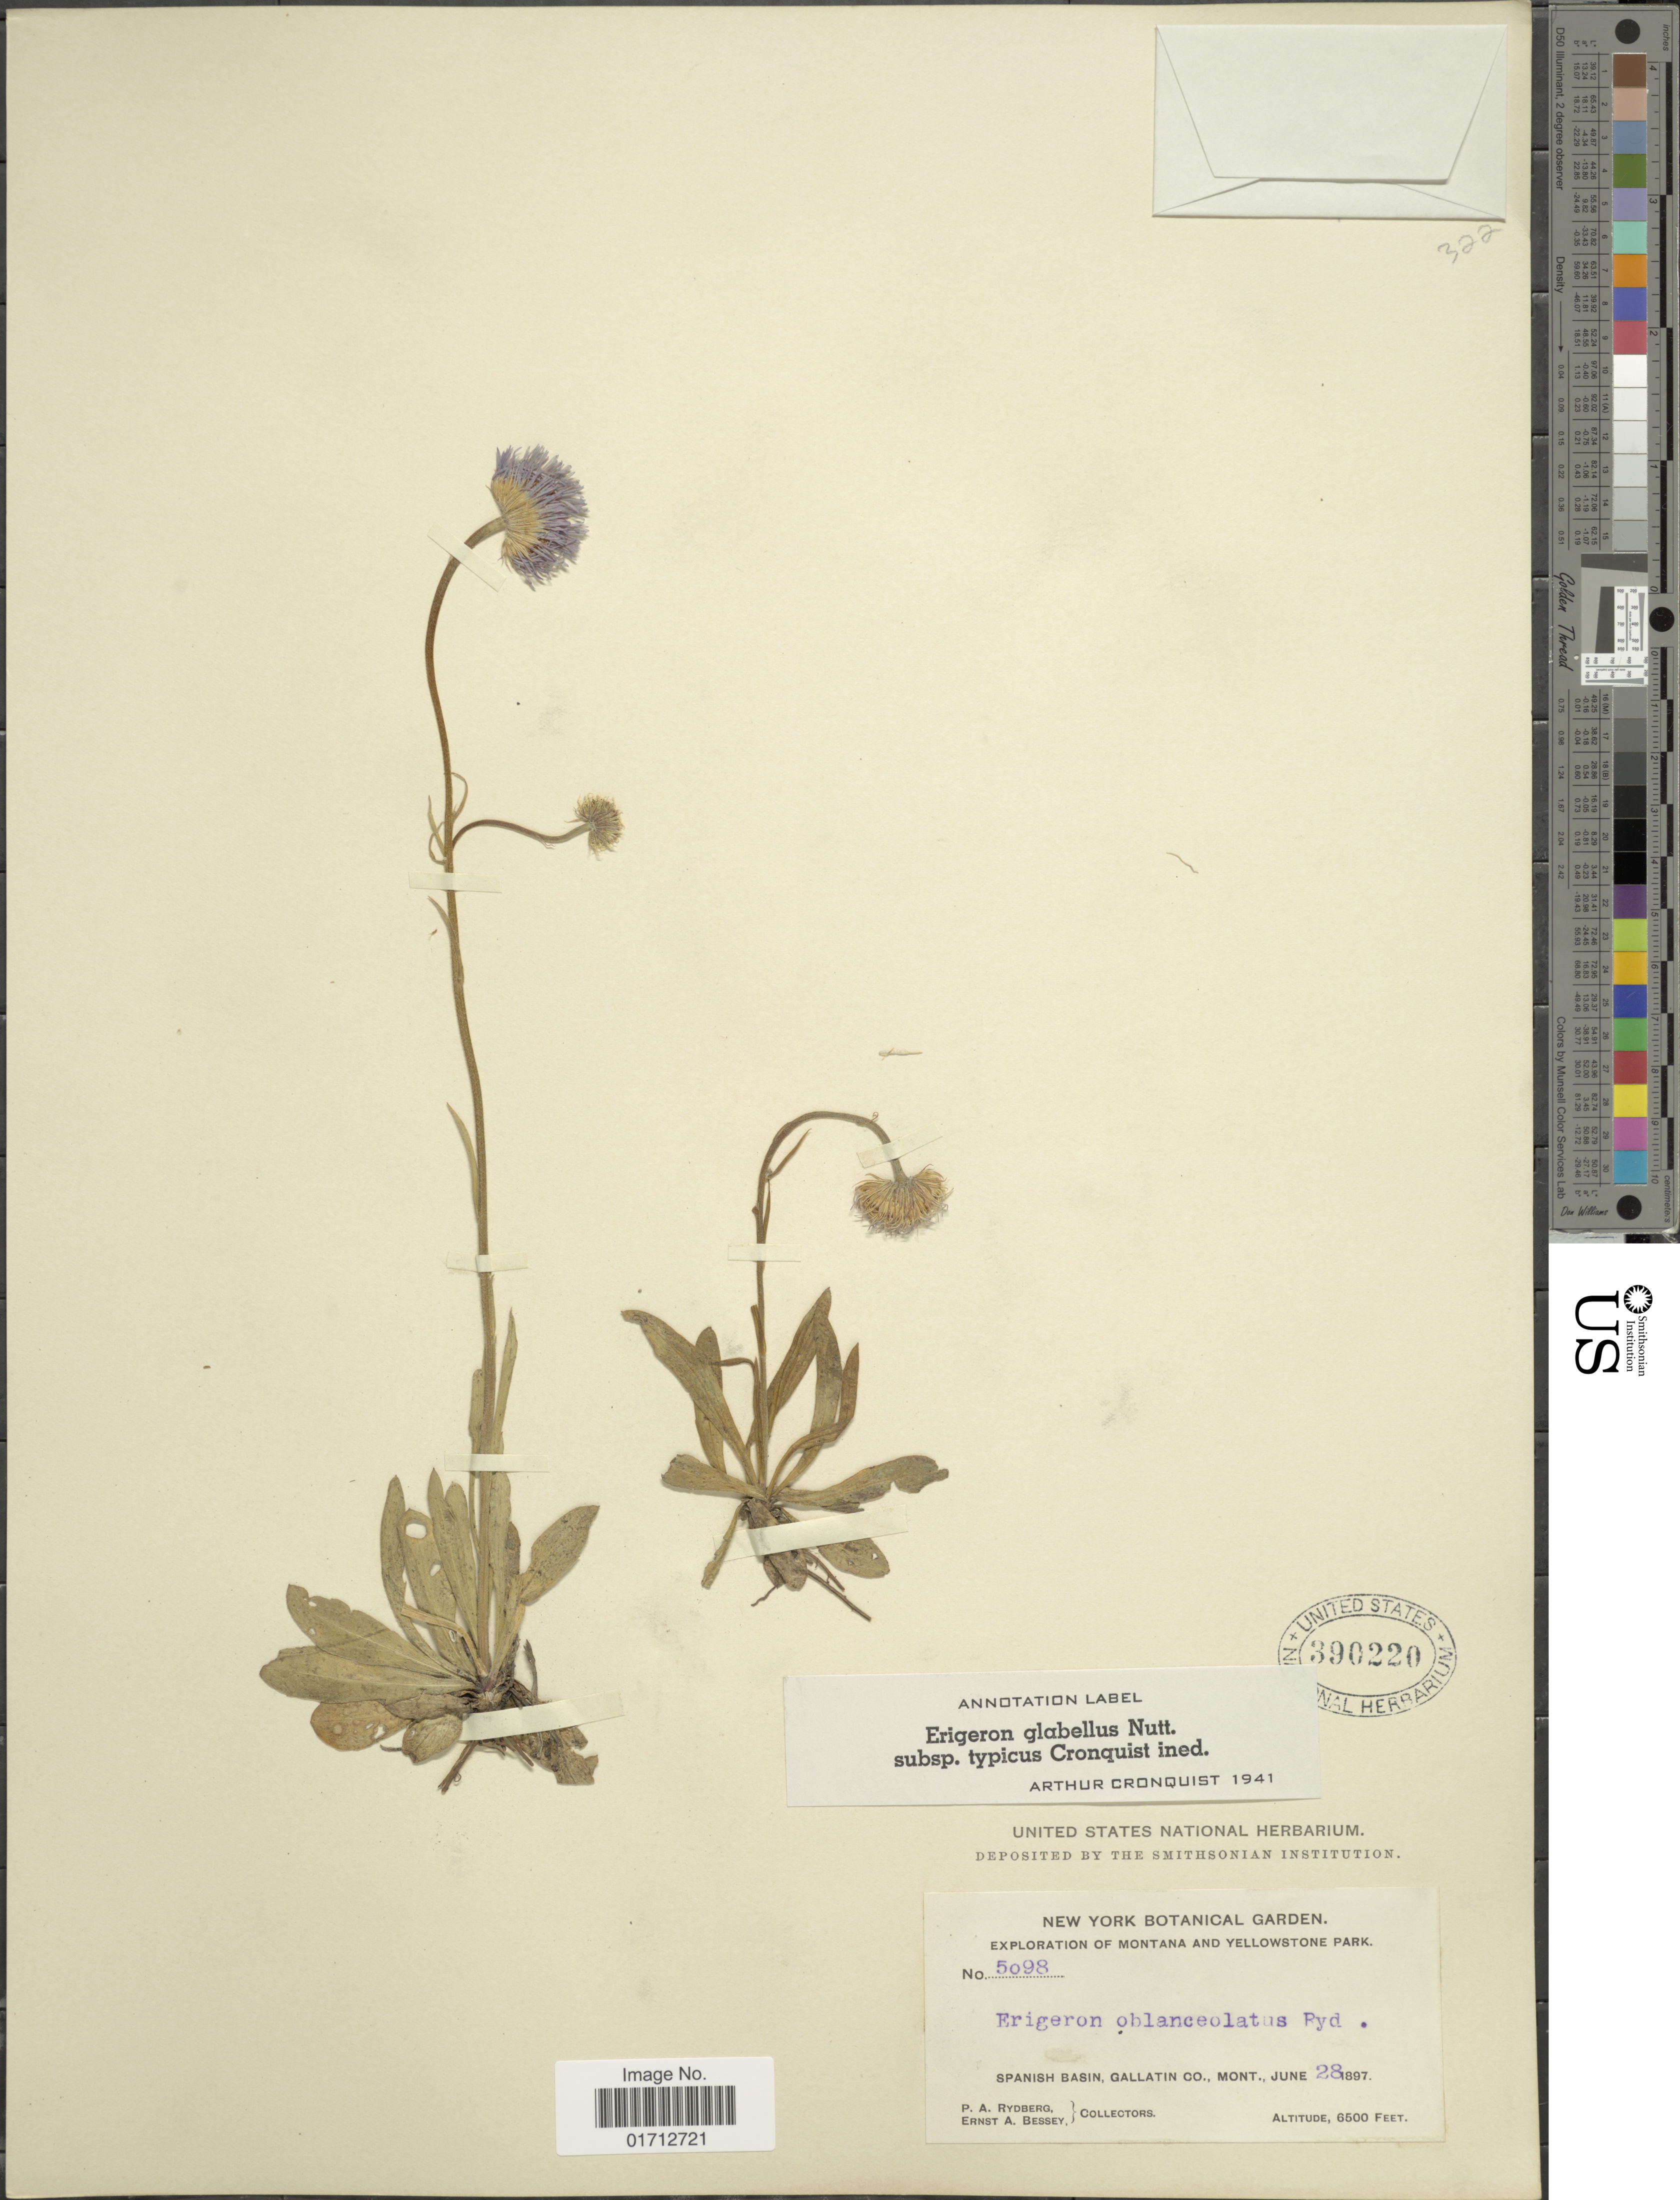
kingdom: Plantae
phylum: Tracheophyta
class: Magnoliopsida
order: Asterales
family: Asteraceae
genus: Erigeron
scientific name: Erigeron glabellus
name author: Nutt.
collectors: P. A. Rydberg & E. A. Bessey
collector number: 5098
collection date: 1897-06-28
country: United States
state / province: Montana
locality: Yellowstone Park, Spanish Basin, Gallatin Co.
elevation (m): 1981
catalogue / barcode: US 390220